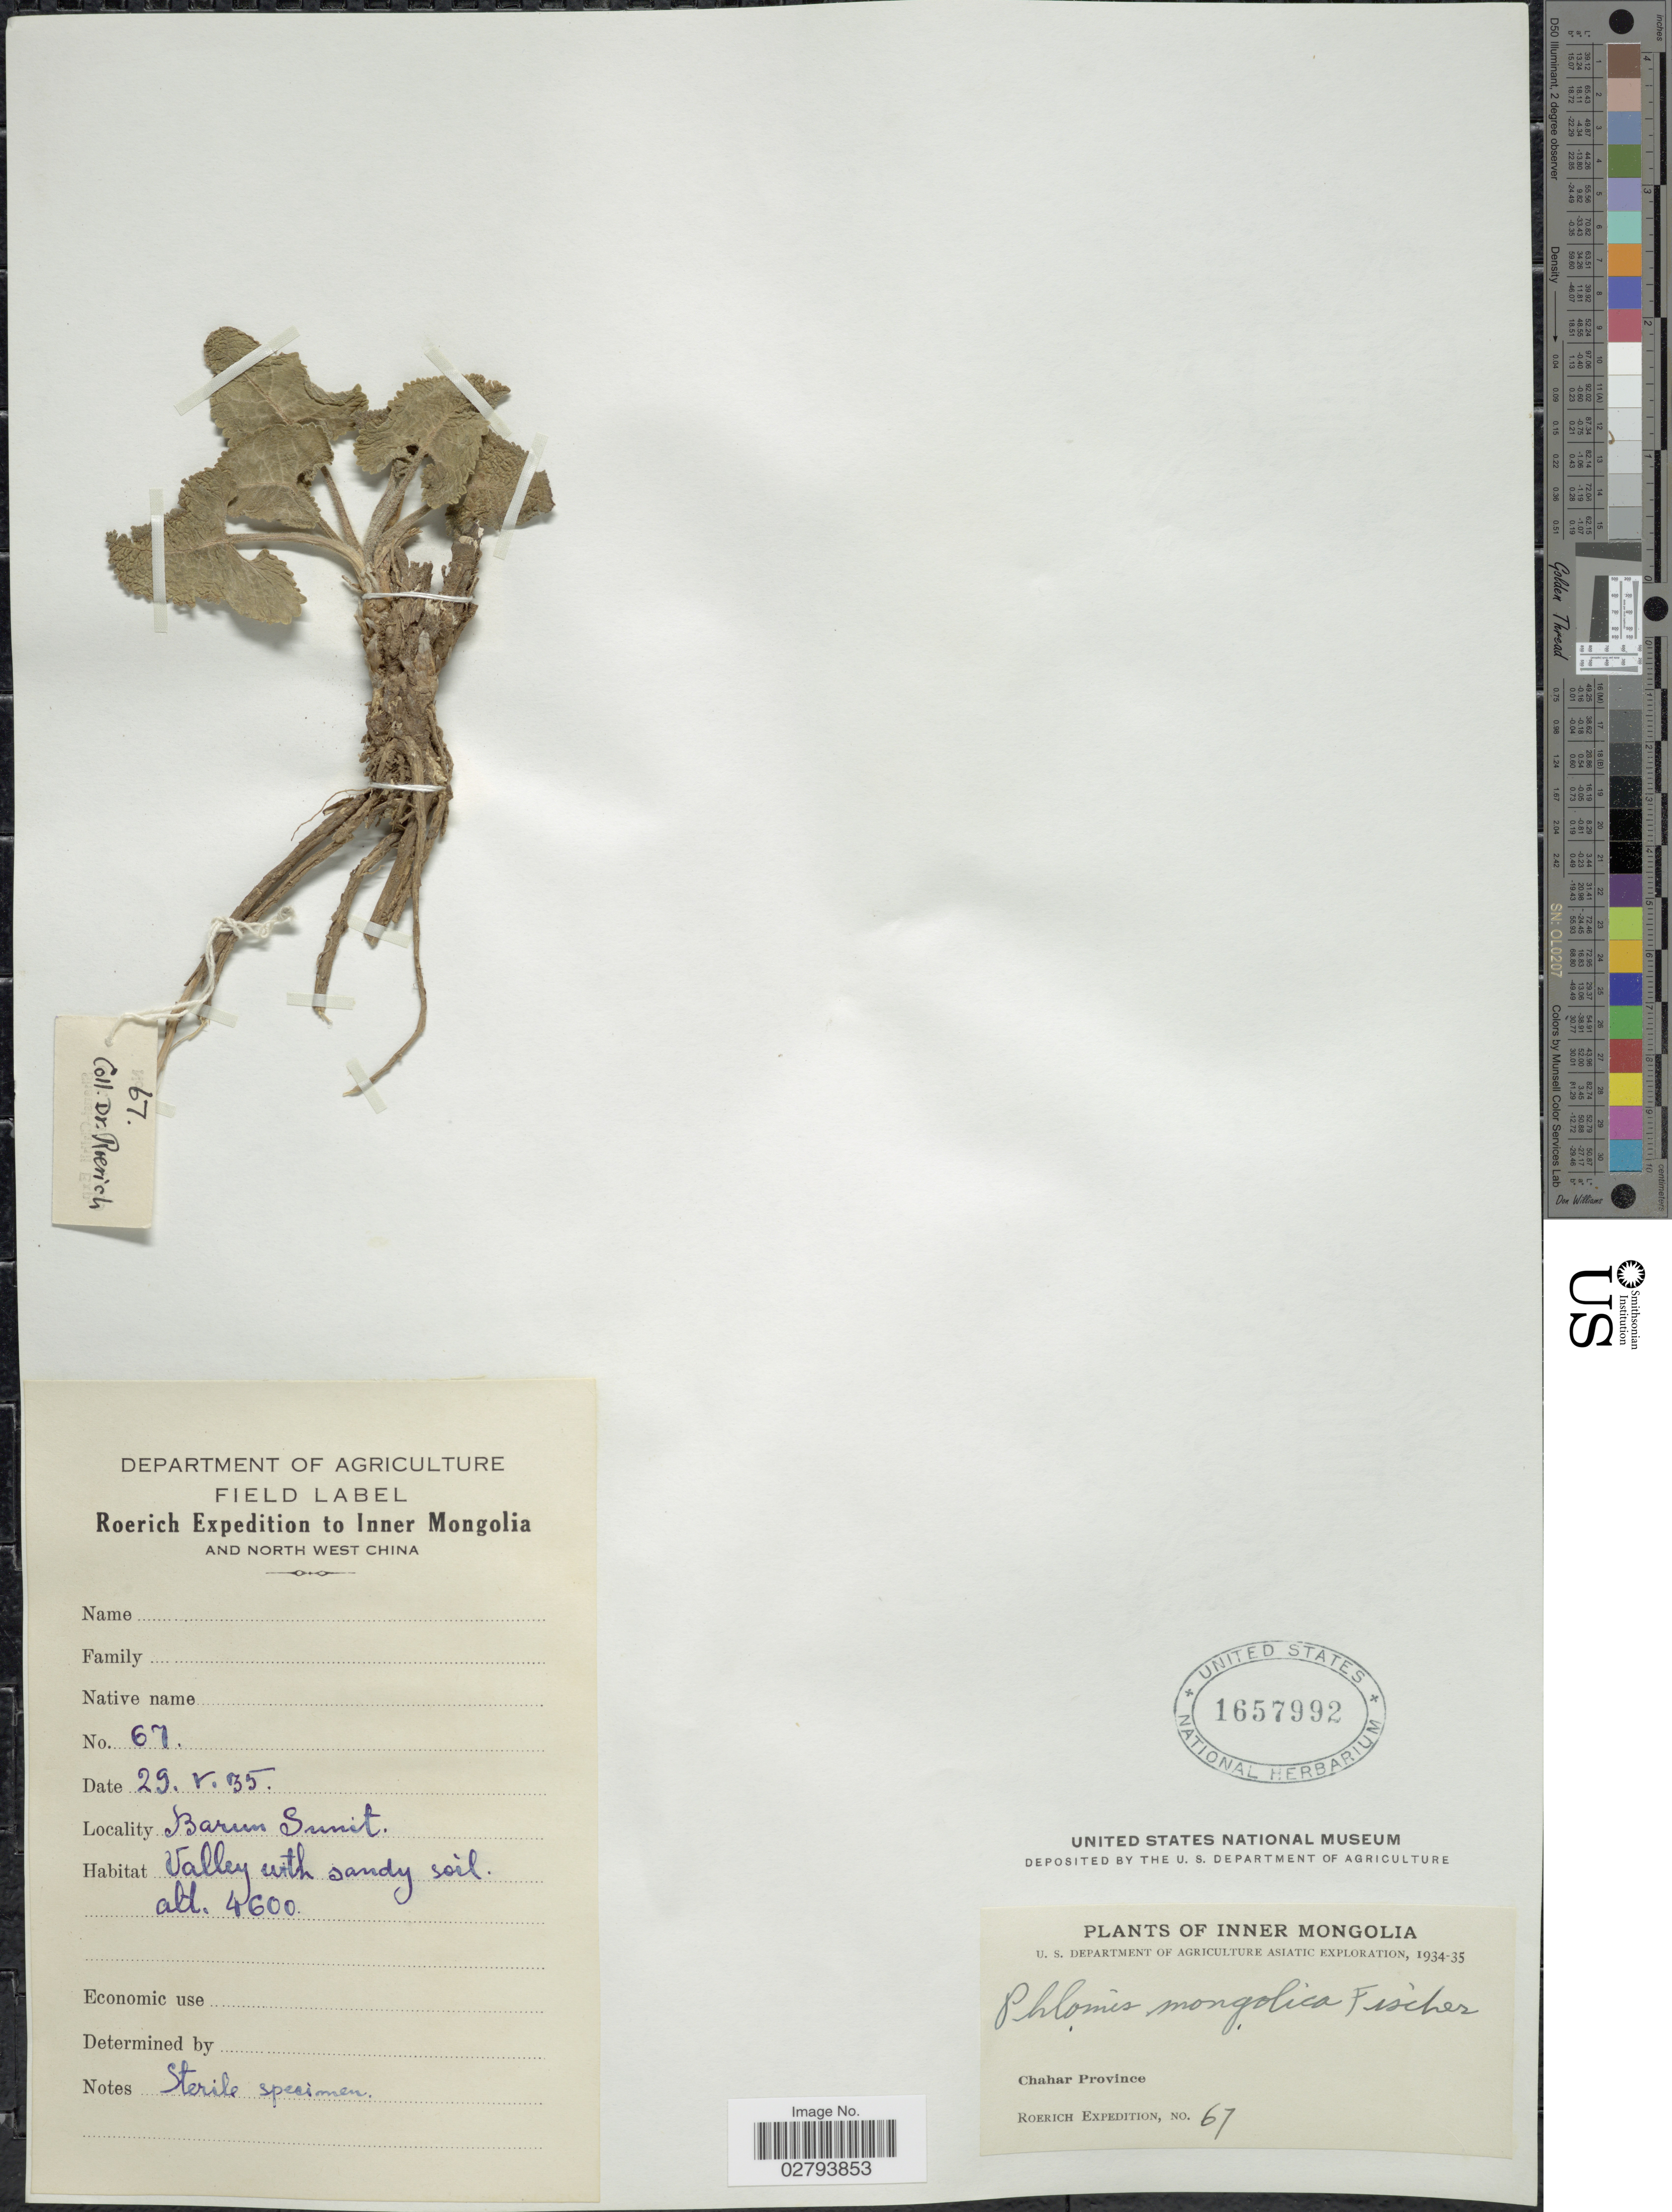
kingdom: Plantae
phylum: Tracheophyta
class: Magnoliopsida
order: Lamiales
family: Lamiaceae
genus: Phlomoides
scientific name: Phlomoides mongolica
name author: (Turcz.) Kamelin & A.L. Budantzev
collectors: -. Roerich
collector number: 67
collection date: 1935-05-29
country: China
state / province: Nei Monggol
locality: Inner Mongolia, Chahar Province, Barun Sunit.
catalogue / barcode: US 1657992